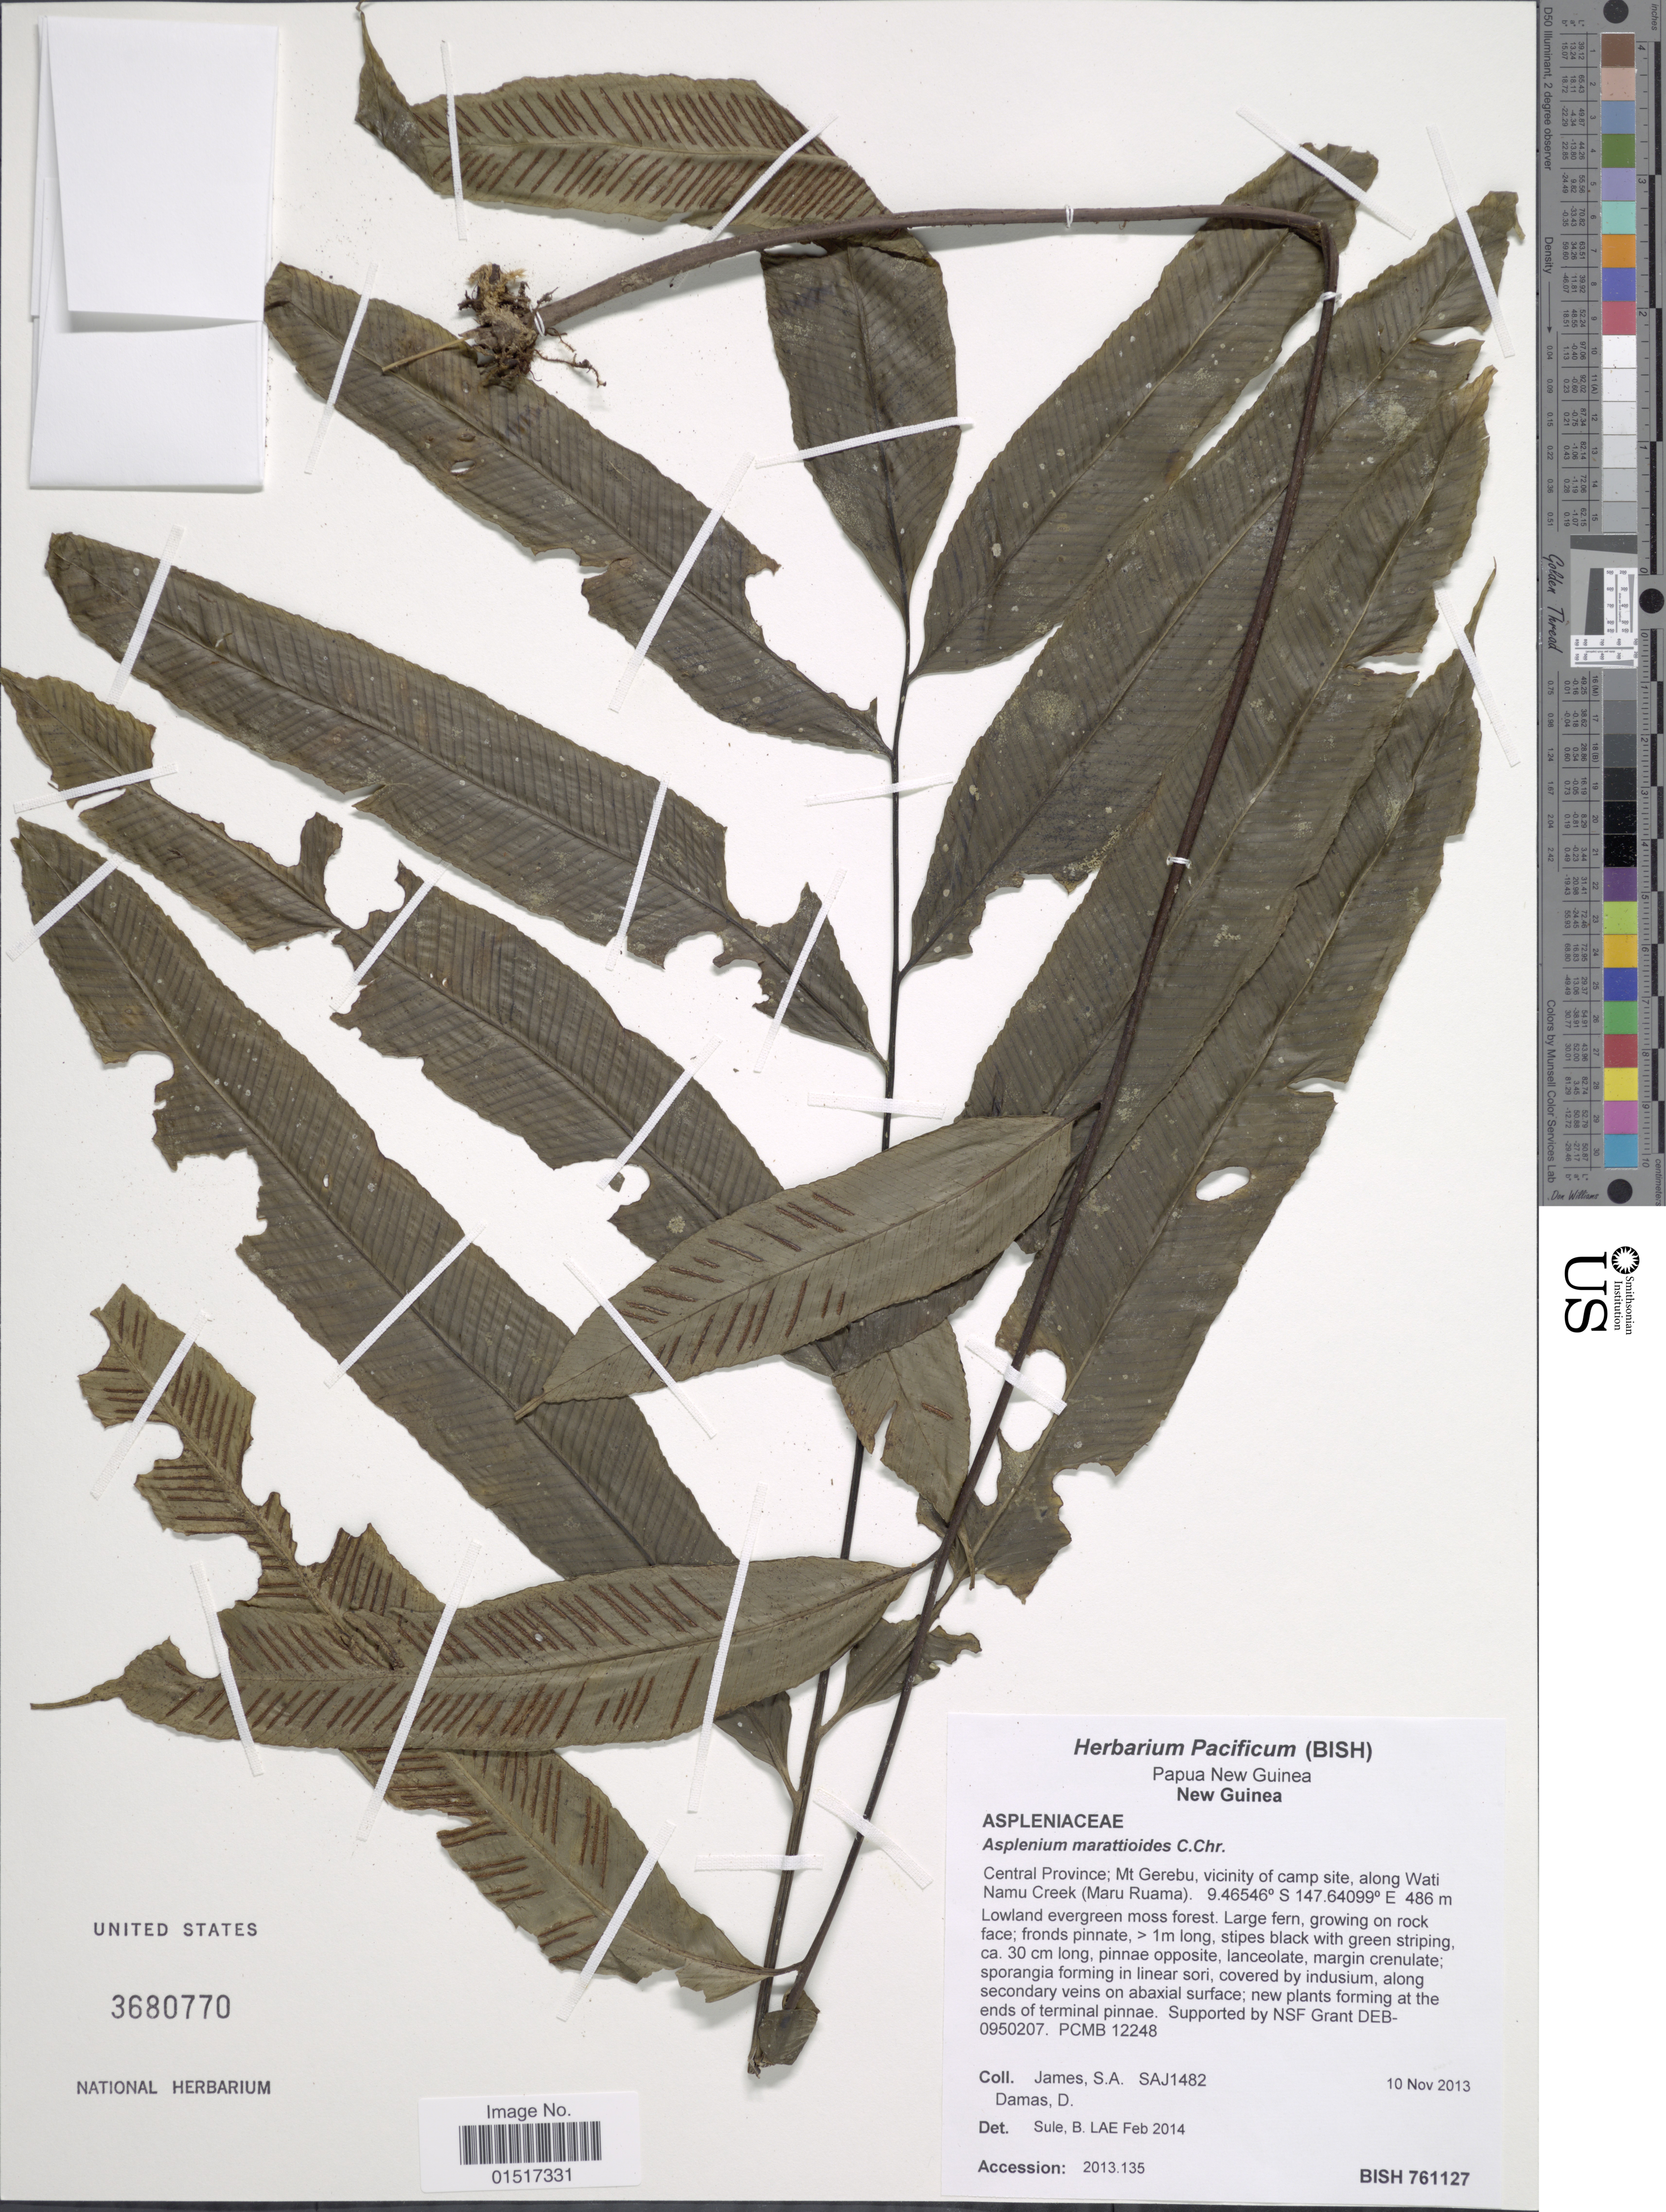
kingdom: Plantae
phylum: Tracheophyta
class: Polypodiopsida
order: Polypodiales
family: Aspleniaceae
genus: Asplenium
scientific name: Asplenium sp.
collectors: S. James & D. Damas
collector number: SAJ1482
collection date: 2013-11-10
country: Papua New Guinea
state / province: Central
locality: New Guinea. Mt. Gerebu, vicinity of camp site, along Wati Namu Creek (Maru Ruama)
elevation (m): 486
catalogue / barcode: US 3680770